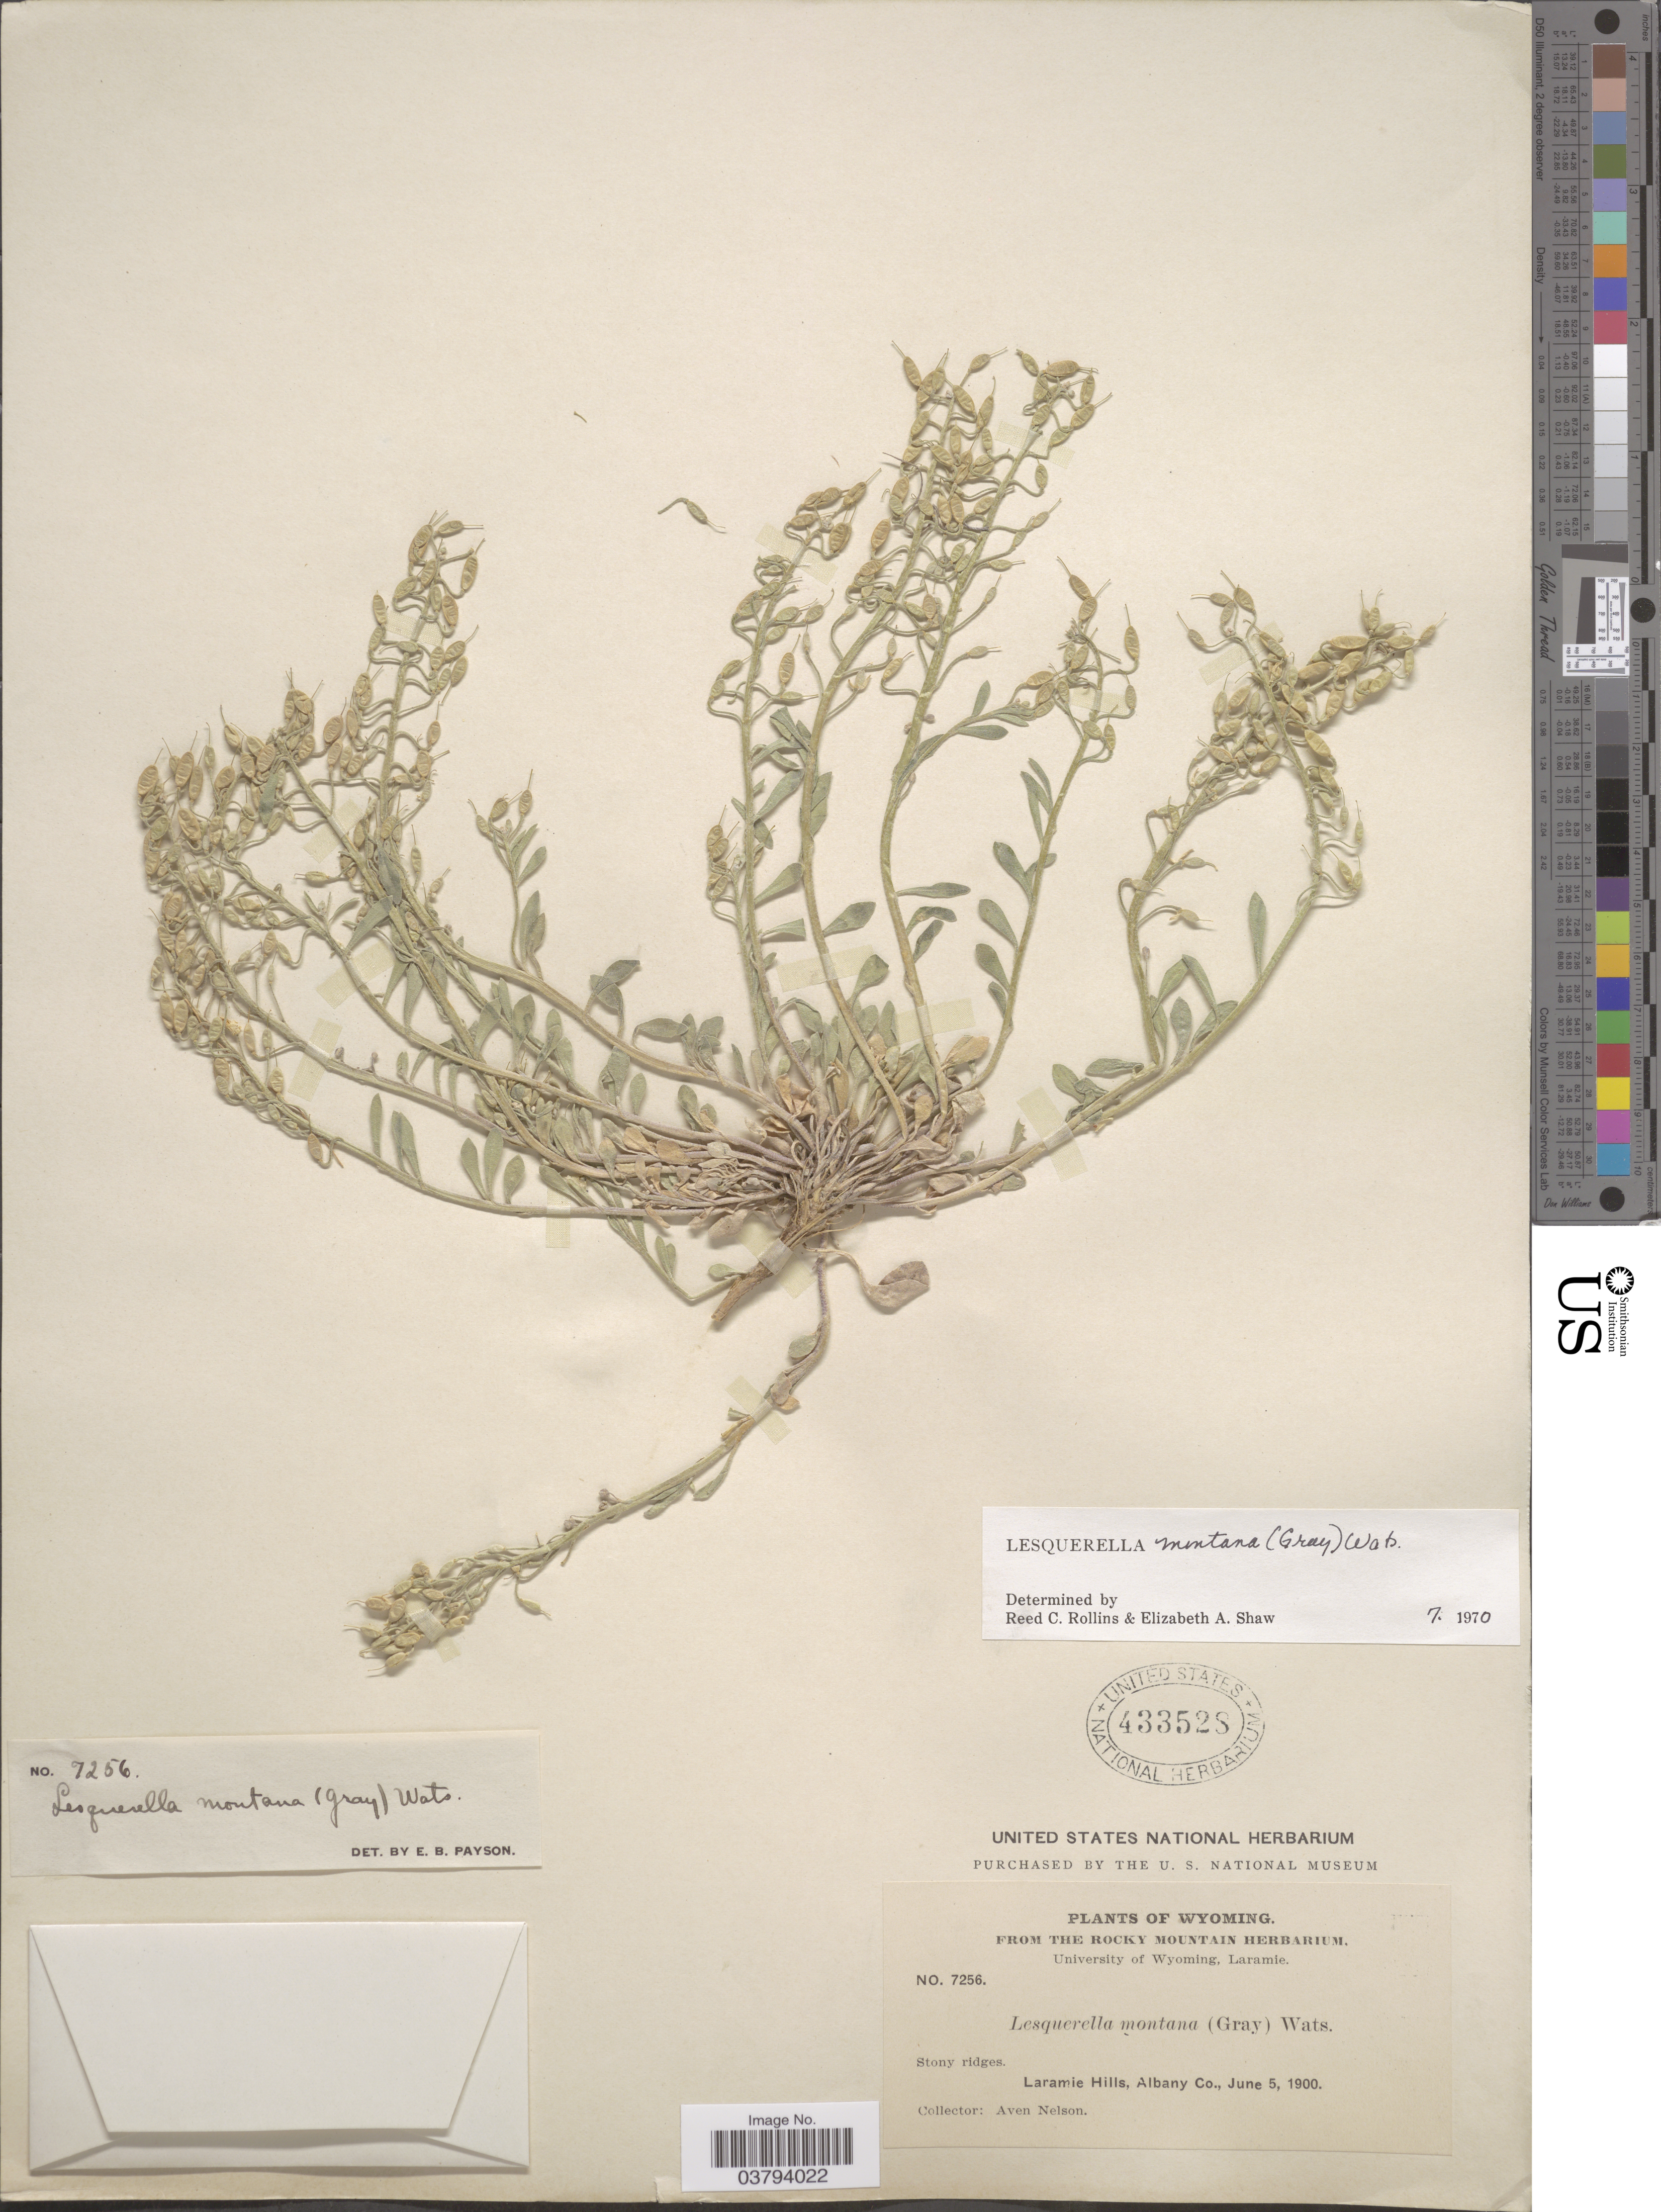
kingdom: Plantae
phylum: Tracheophyta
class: Magnoliopsida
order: Brassicales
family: Brassicaceae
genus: Lesquerella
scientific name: Lesquerella montana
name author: (A. Gray) S. Watson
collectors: A. Nelson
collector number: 7256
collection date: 1900-06-05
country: United States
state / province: Wyoming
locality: Laramie Hills, Albany Co.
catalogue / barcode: US 433528